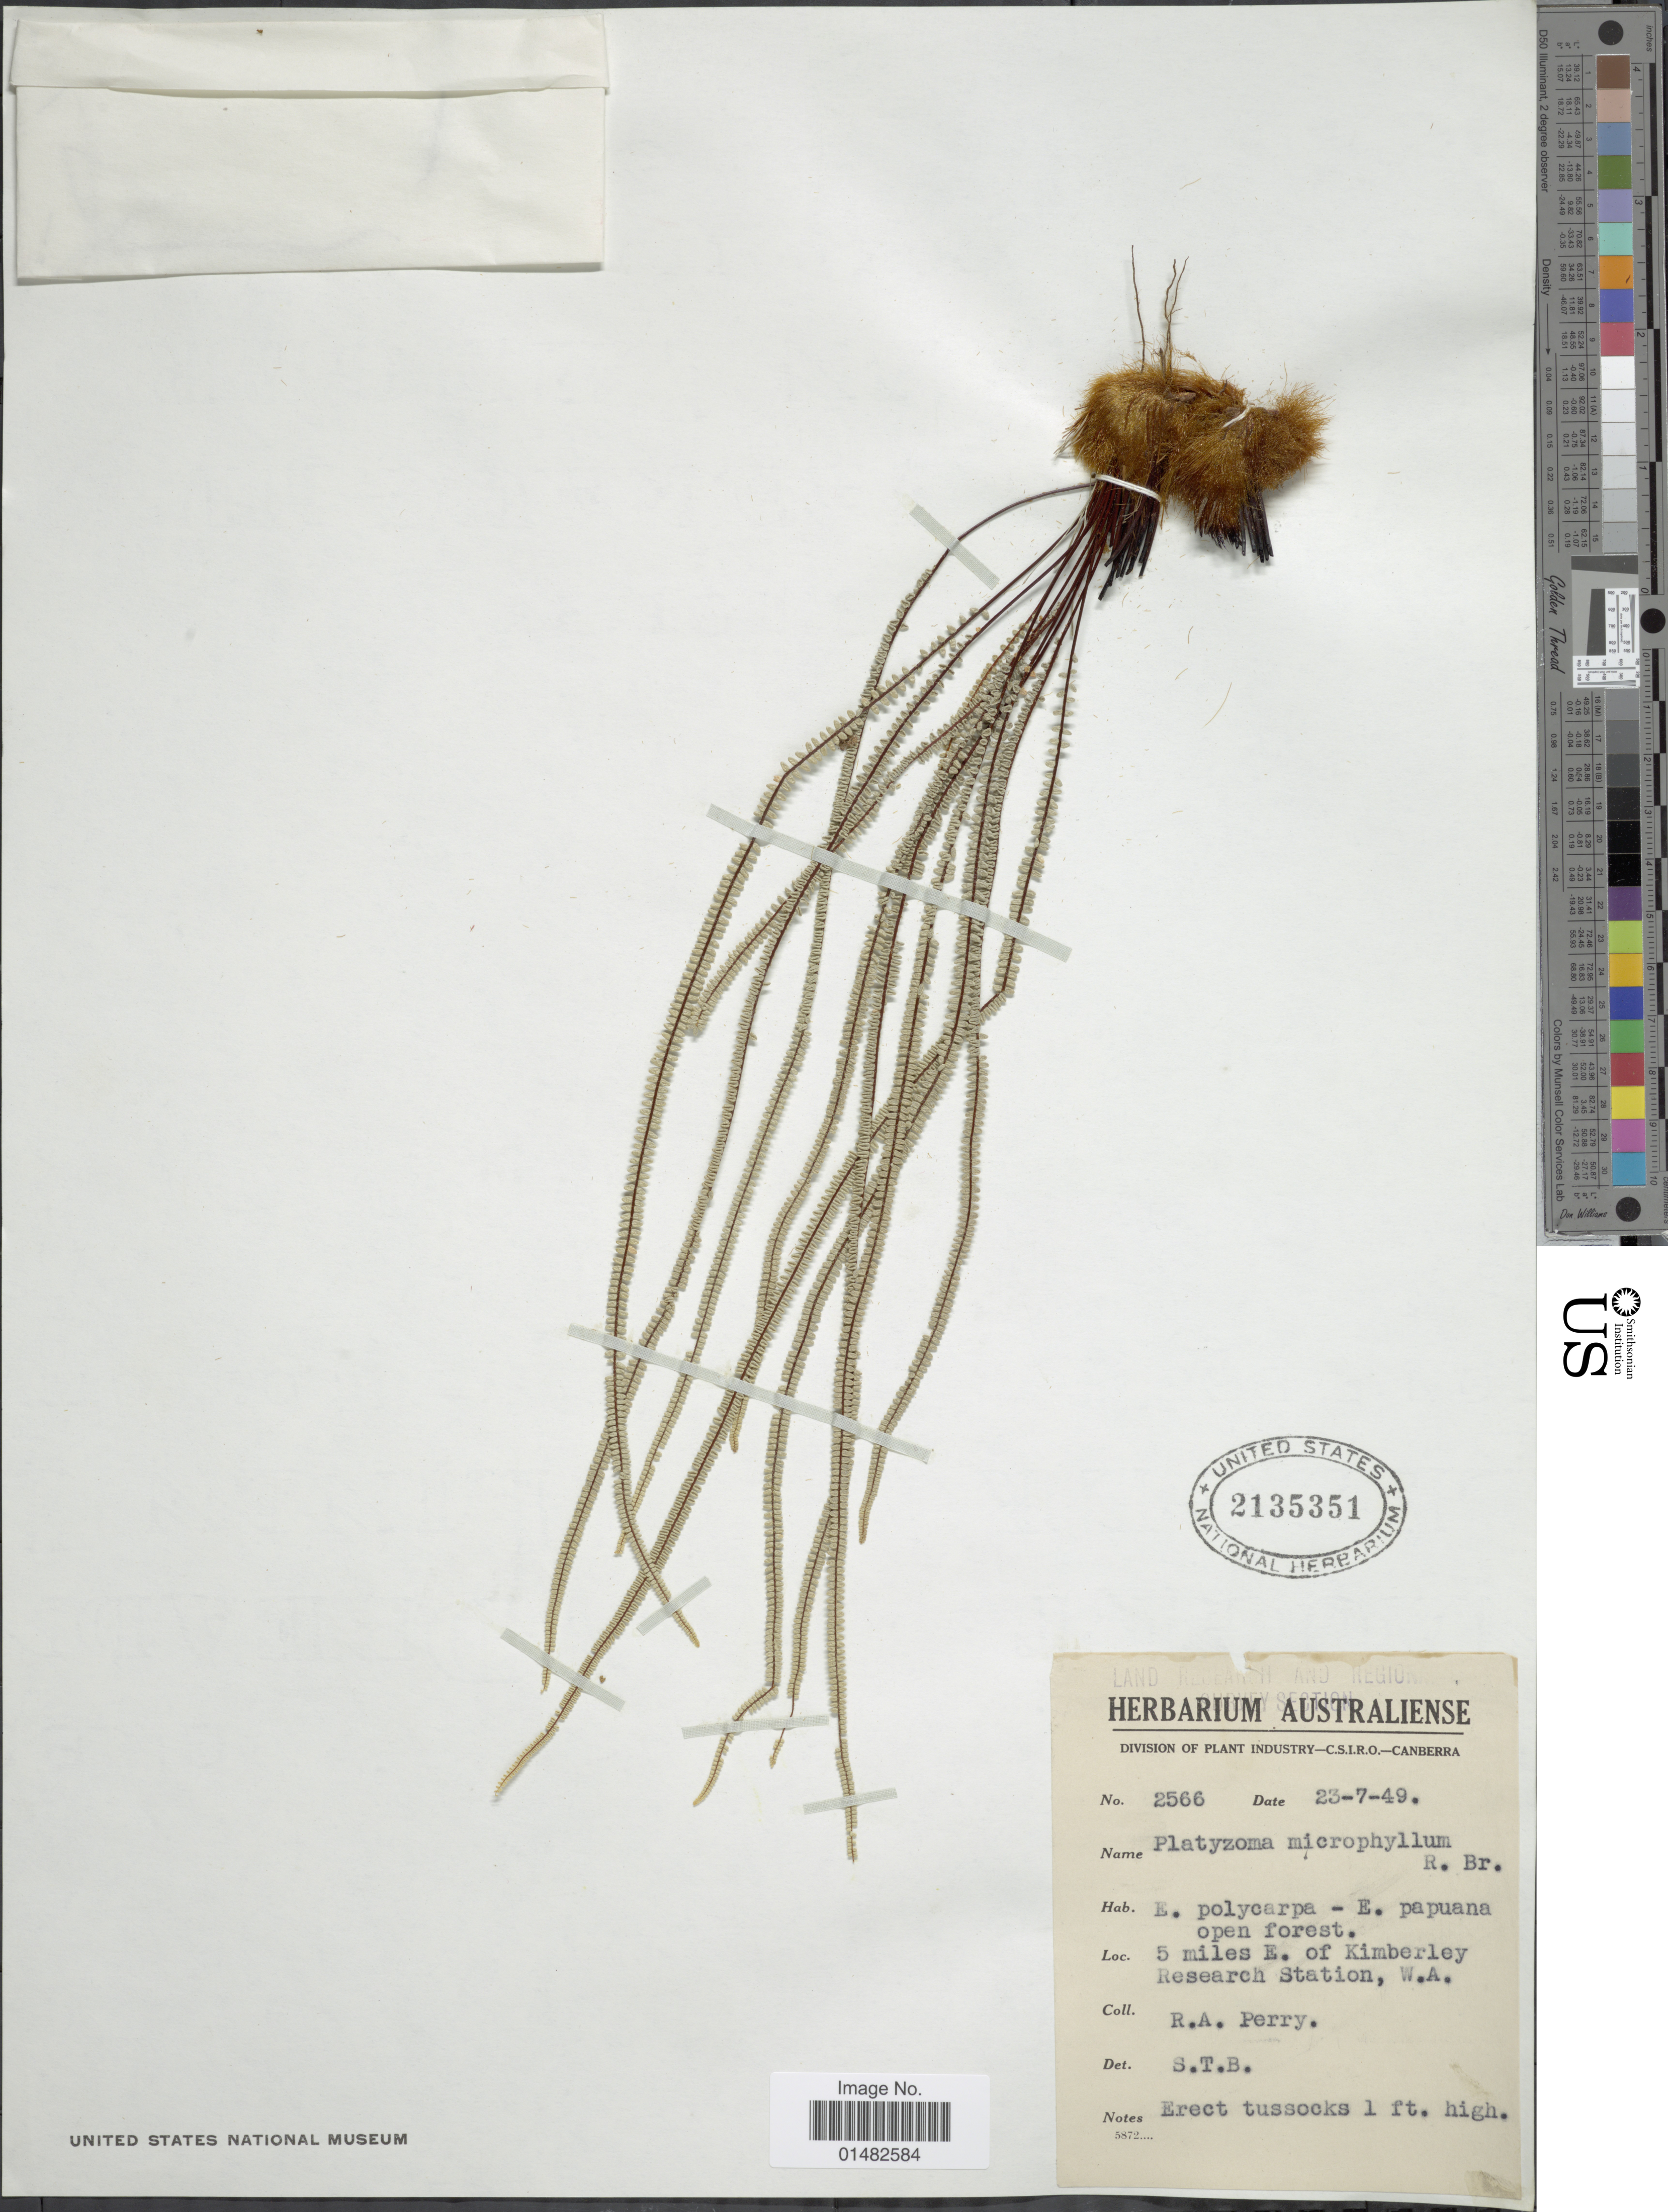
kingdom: Plantae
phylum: Tracheophyta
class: Polypodiopsida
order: Polypodiales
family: Pteridaceae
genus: Pteris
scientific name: Pteris platyzomopsis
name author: Christenh. & H. Schneid.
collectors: R. Perry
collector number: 2566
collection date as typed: Transcribed d/m/y: 23/7/49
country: Australia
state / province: Western Australia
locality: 5 miles E. of Kimberley Research Station, W.A.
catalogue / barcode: US 2135351